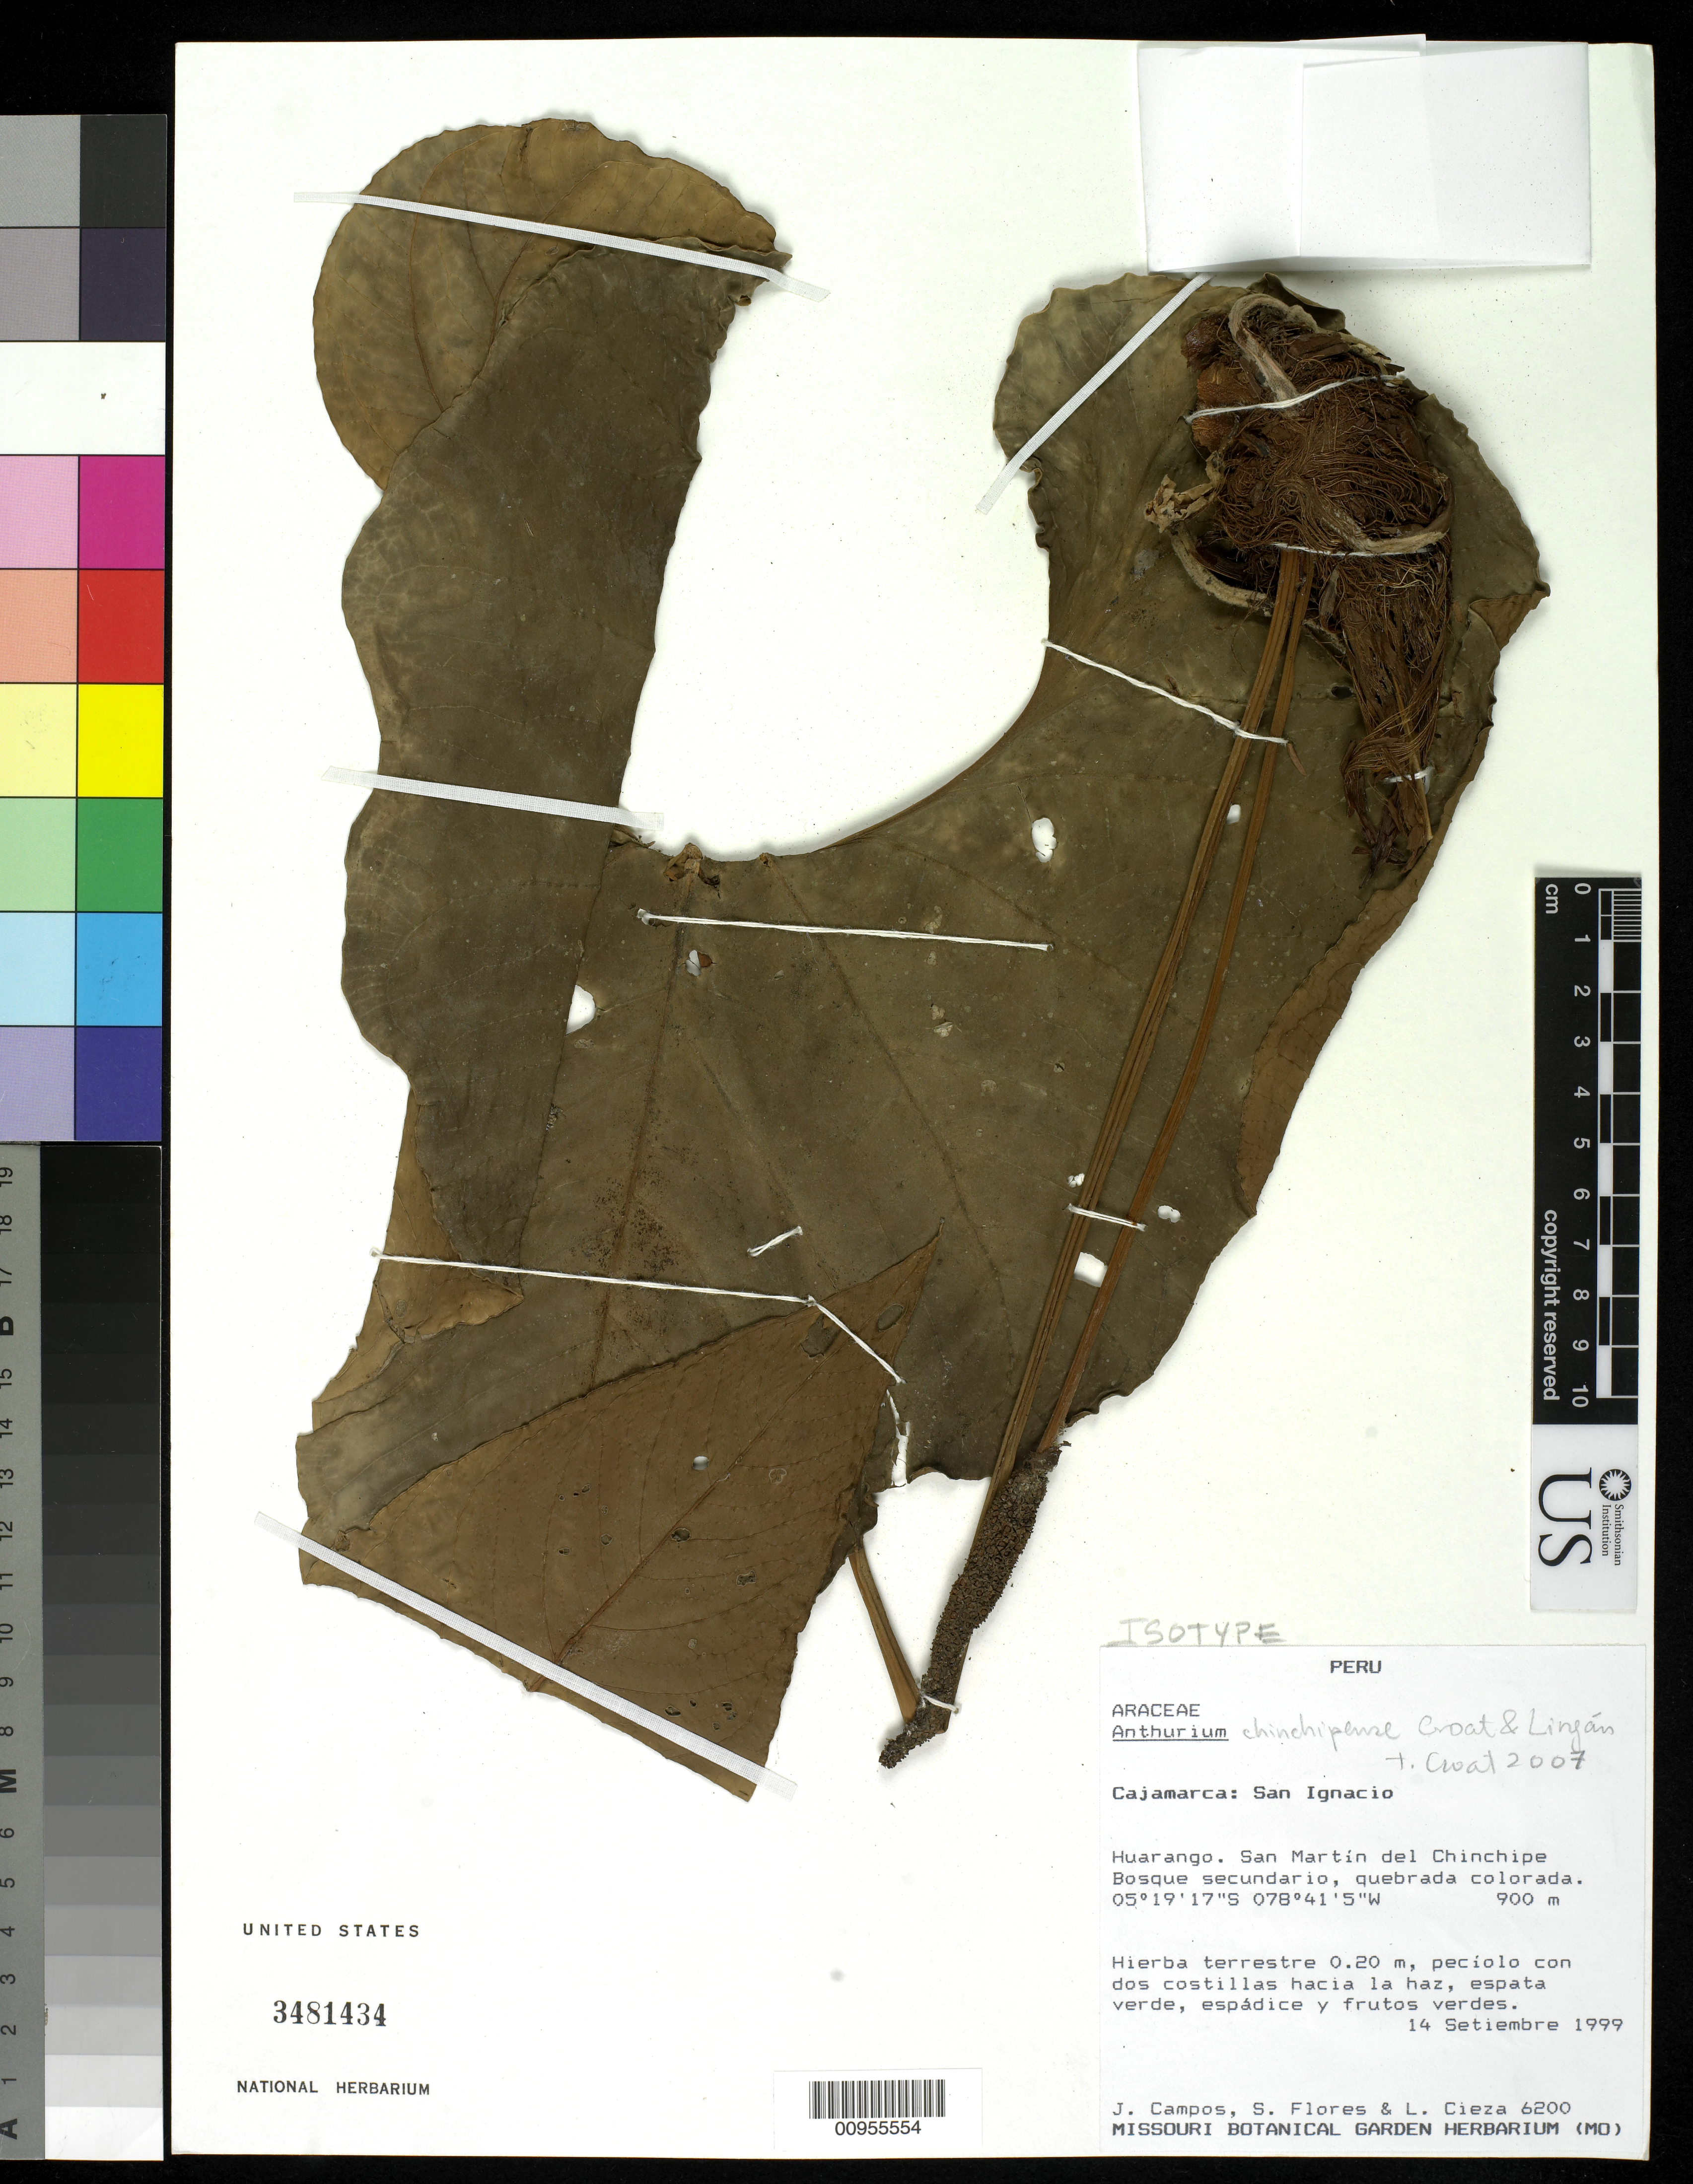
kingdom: Plantae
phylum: Tracheophyta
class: Liliopsida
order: Alismatales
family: Araceae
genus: Anthurium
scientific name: Anthurium chinchipense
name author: Croat & Lingan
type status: Isotype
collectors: J. Campos, M. Flores & L. Cieza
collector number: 6200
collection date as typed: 14 Sep 1999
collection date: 1999-09-14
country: Peru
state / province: Cajamarca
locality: Cajamarca: San Ignacio. Huarango. San Martín del Chinchipe.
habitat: Bosque secundario, quebrada colorada.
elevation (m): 900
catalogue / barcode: US 3481434